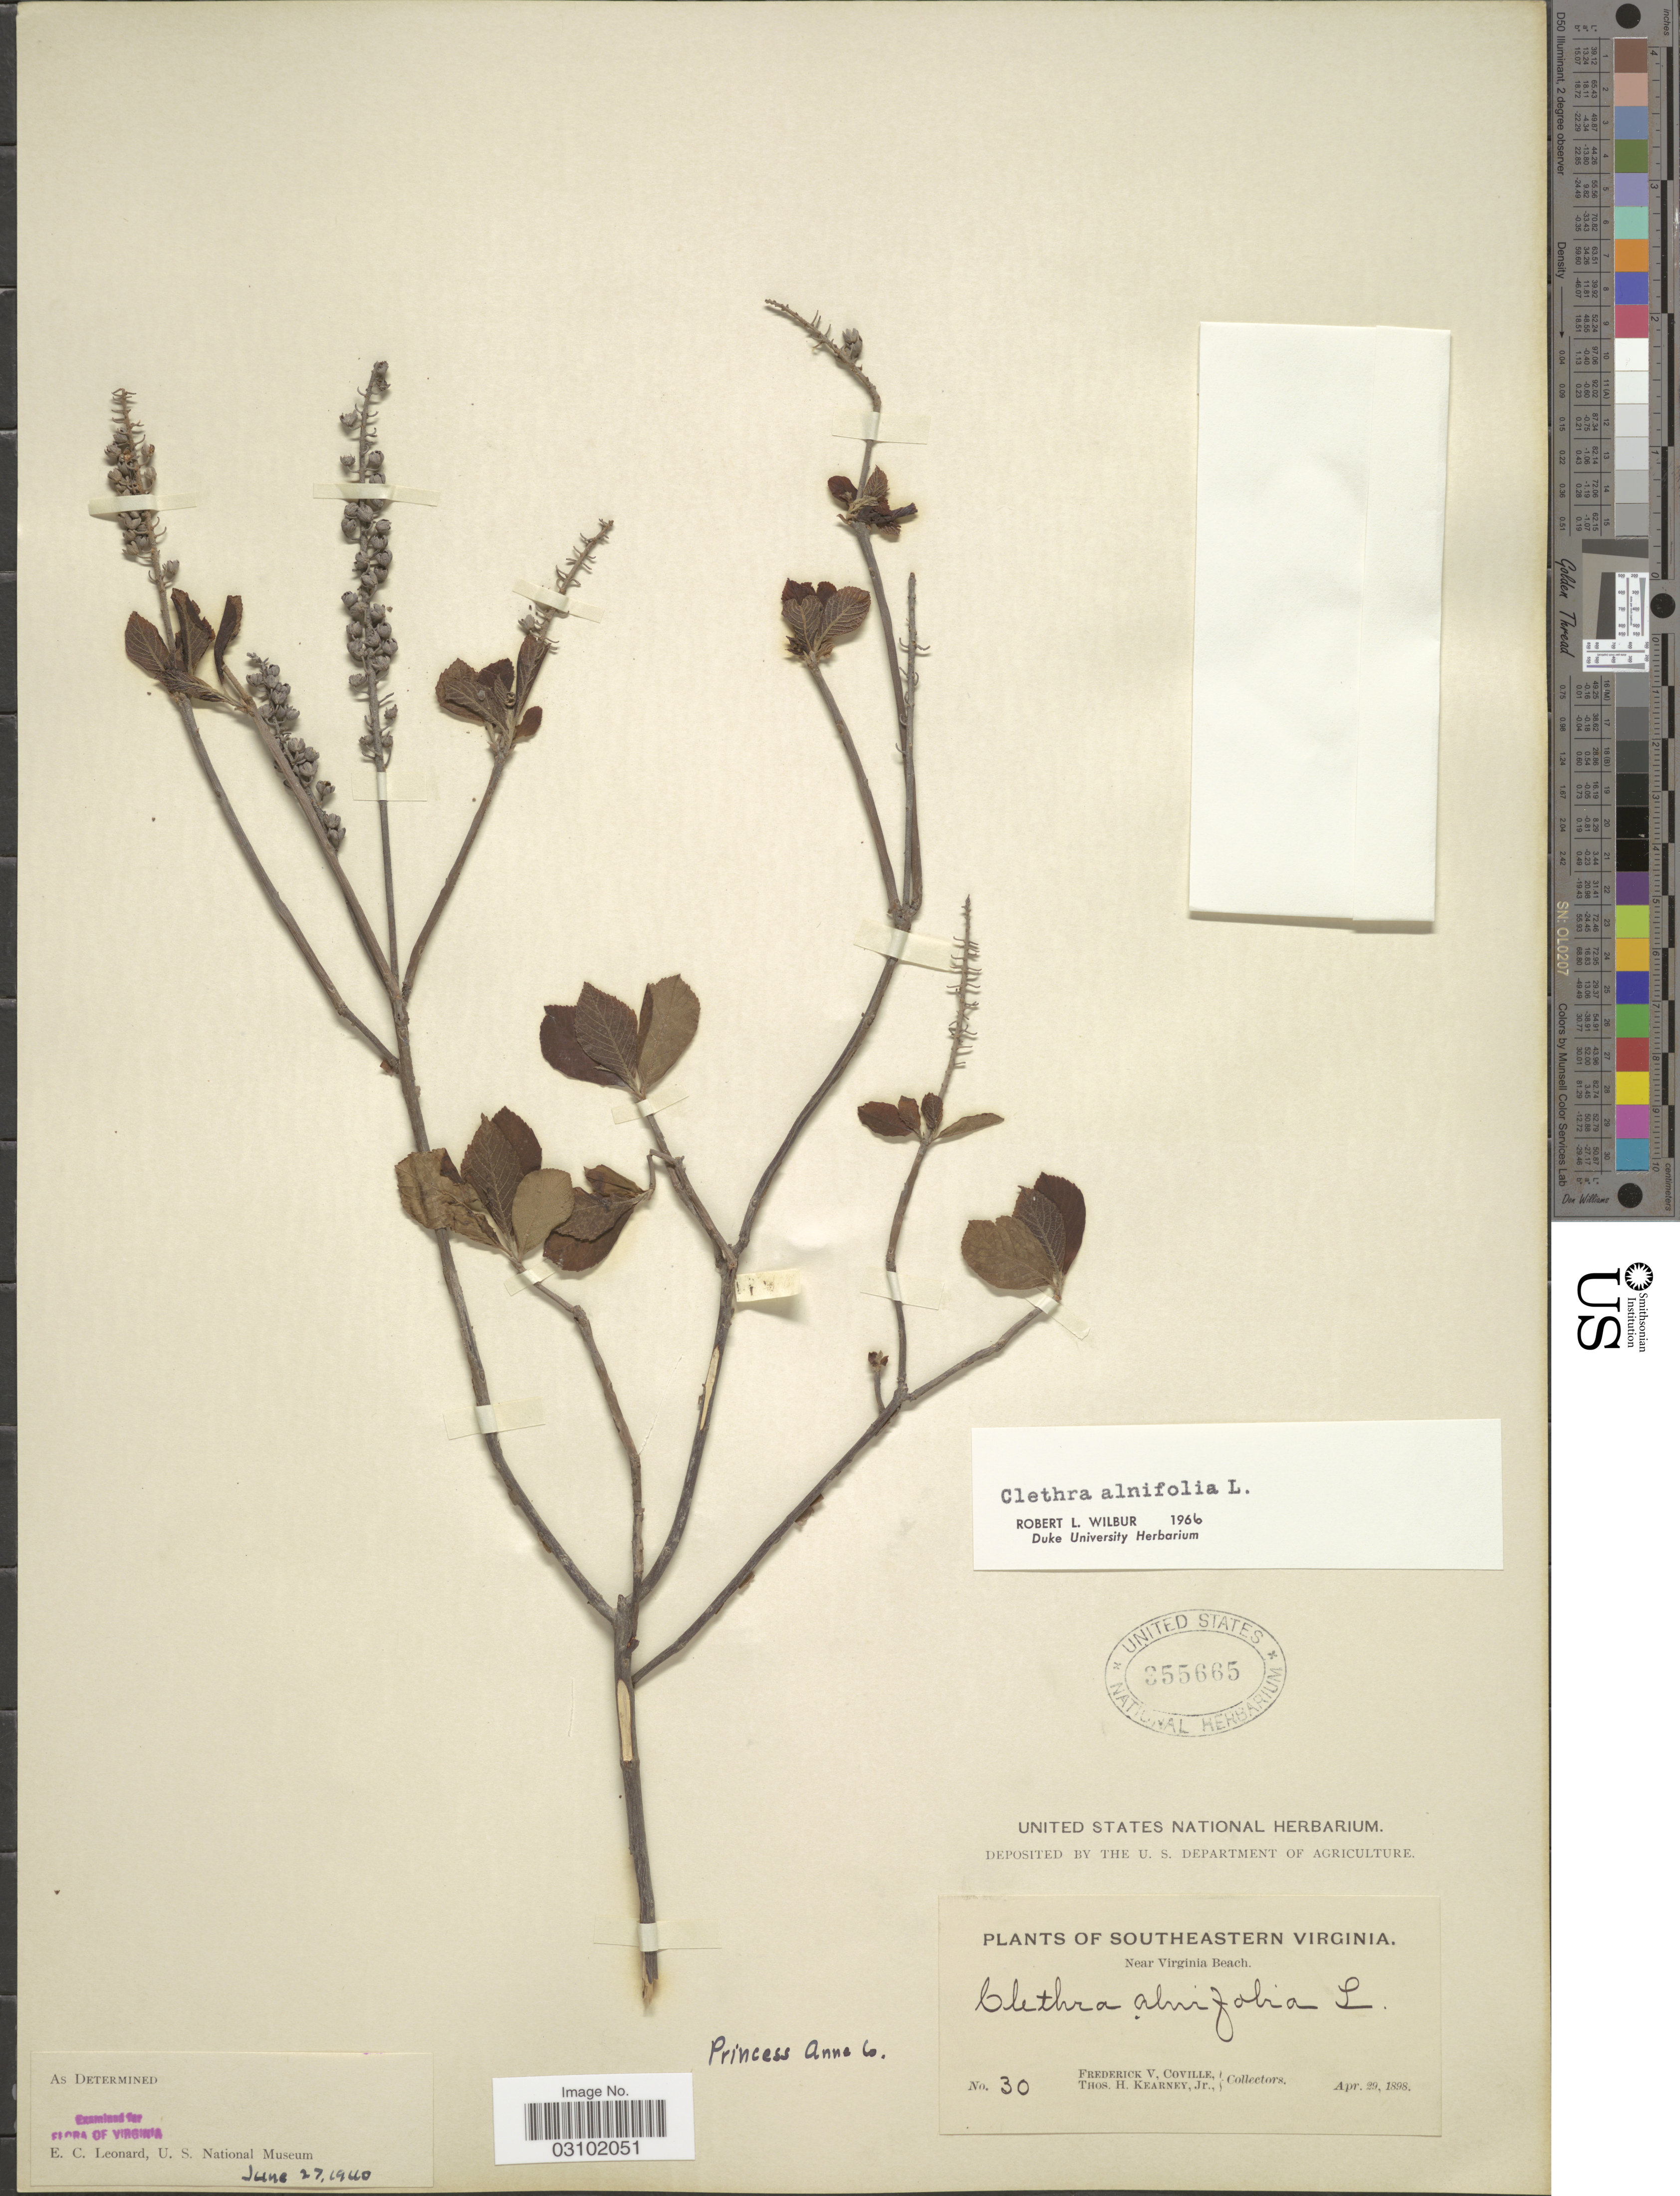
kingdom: Plantae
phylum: Tracheophyta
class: Magnoliopsida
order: Ericales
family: Clethraceae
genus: Clethra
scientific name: Clethra alnifolia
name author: L.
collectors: F. V. Coville & T. H. Kearney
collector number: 30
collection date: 1898-04-29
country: United States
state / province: Virginia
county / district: City of Virginia Beach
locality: Southeastern Virginia. Near Virginia Beach. Princess Anne (=historic county name) Co.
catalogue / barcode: US 355665